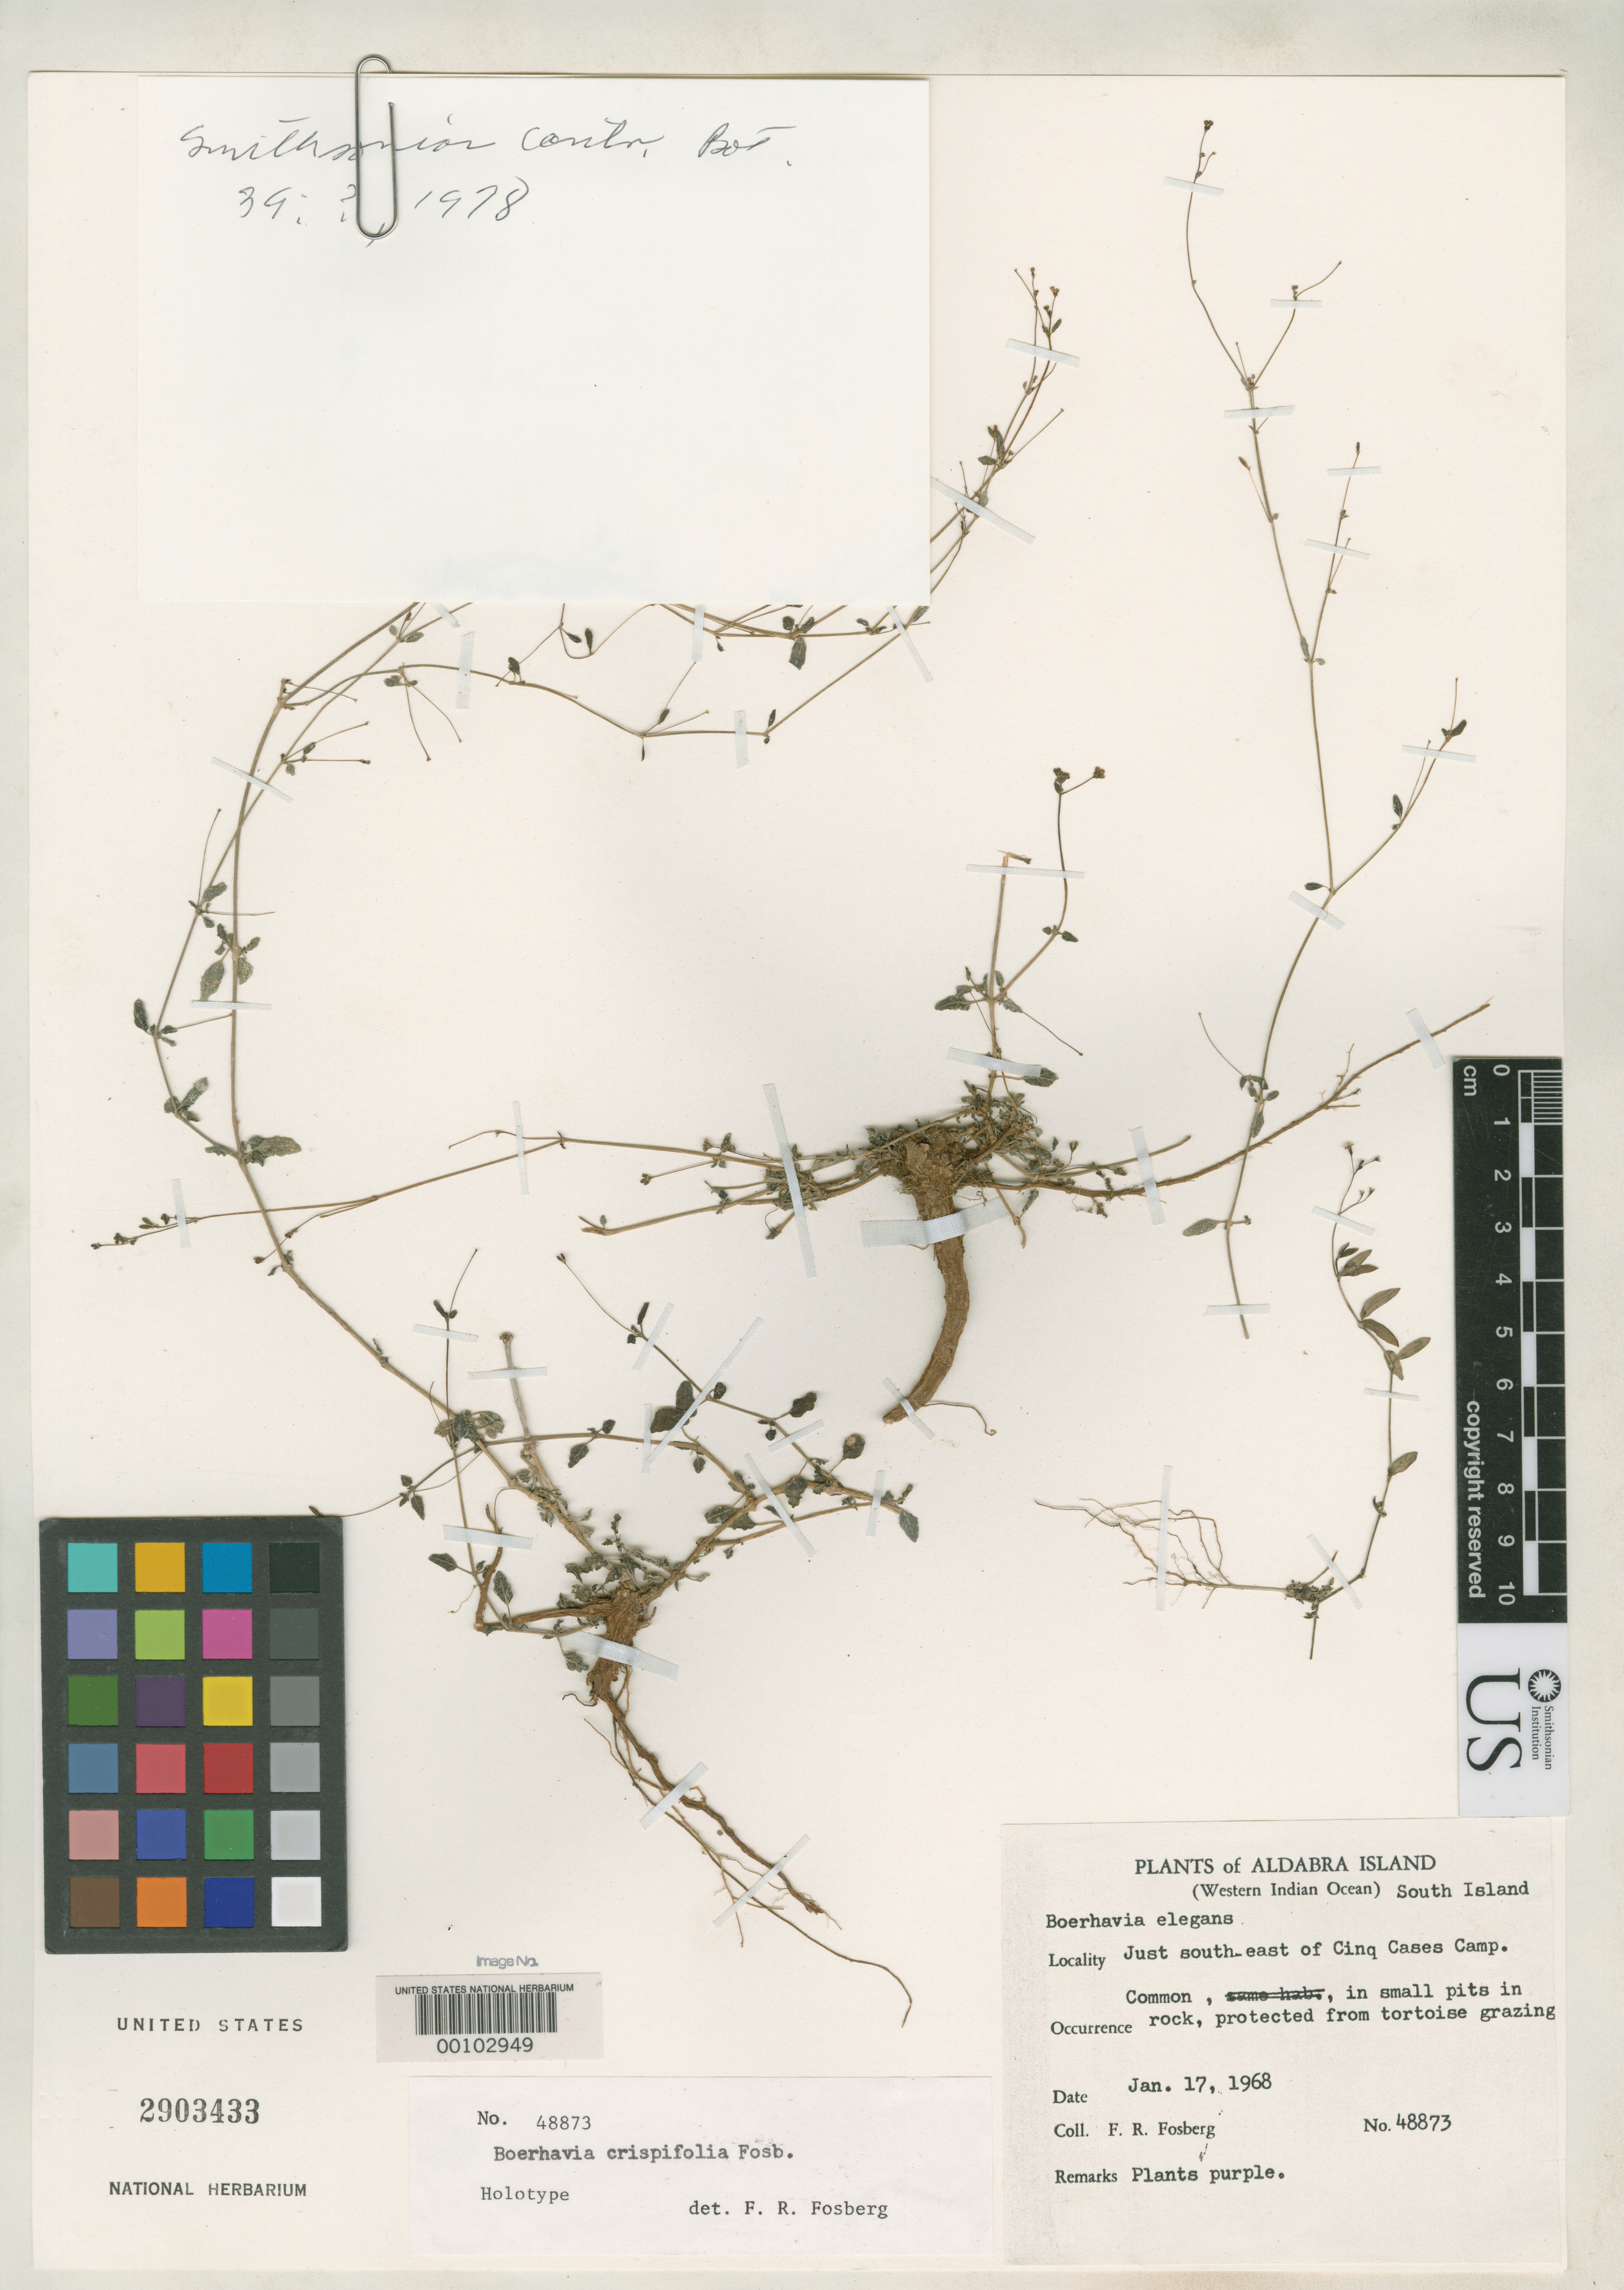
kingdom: Plantae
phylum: Tracheophyta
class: Magnoliopsida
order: Caryophyllales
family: Nyctaginaceae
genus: Boerhavia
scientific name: Boerhavia crispifolia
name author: Fosberg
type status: Holotype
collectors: F. R. Fosberg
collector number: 48873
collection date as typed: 17 Jan 1968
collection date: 1968-01-17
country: Seychelles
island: Aldabra Atoll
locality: Just S of Ching Cases Camp, South Islet.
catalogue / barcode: US 2903433